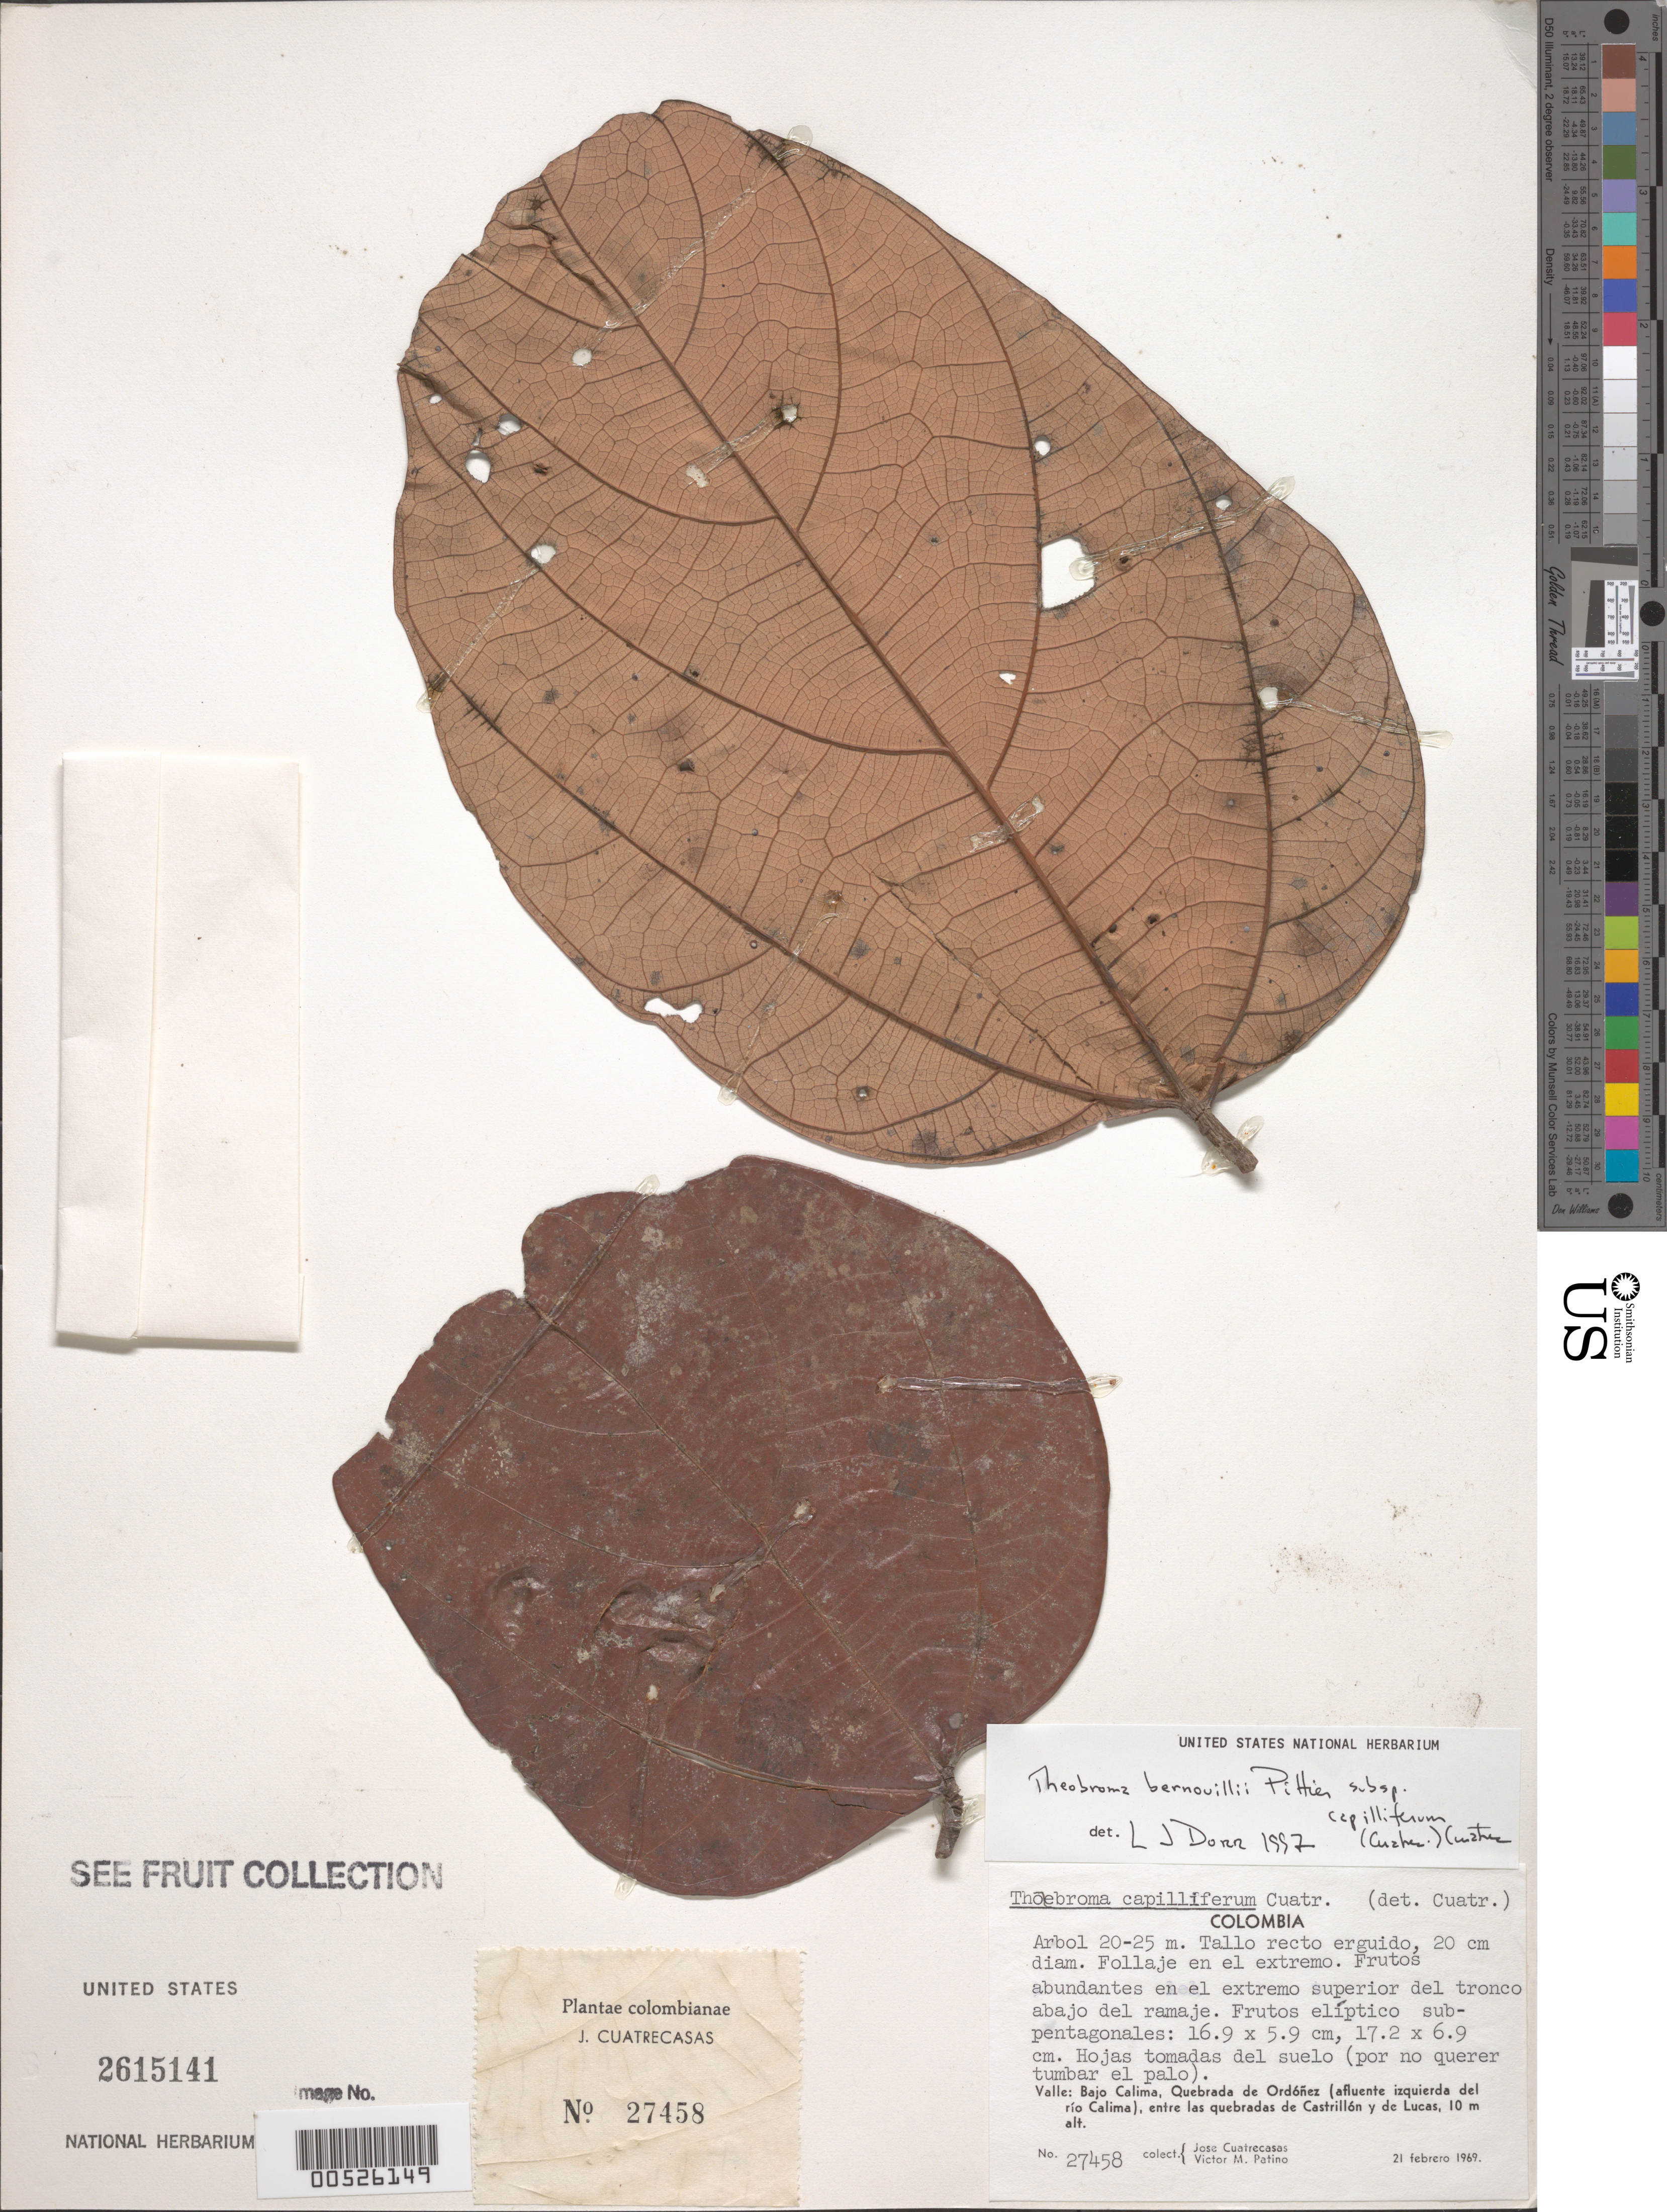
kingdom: Plantae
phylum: Tracheophyta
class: Magnoliopsida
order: Malvales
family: Malvaceae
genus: Theobroma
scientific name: Theobroma glaucum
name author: H. Karst.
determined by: Dorr, L. J., (BOT), Smithsonian Institution - National Museum of Natural History (UNITED STATES)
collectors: J. Cuatrecasas & V. Patino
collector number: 27458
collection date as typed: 21 Feb 1969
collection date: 1969-02-21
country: Colombia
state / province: Valle del Cauca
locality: Bajo Calima, Quebrada de Ordóñez (affluente Izquierda del Río Calima), entre las Quebradas de Castrillón y de Lucas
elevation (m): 10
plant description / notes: K-carp., US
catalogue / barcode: US 2615141